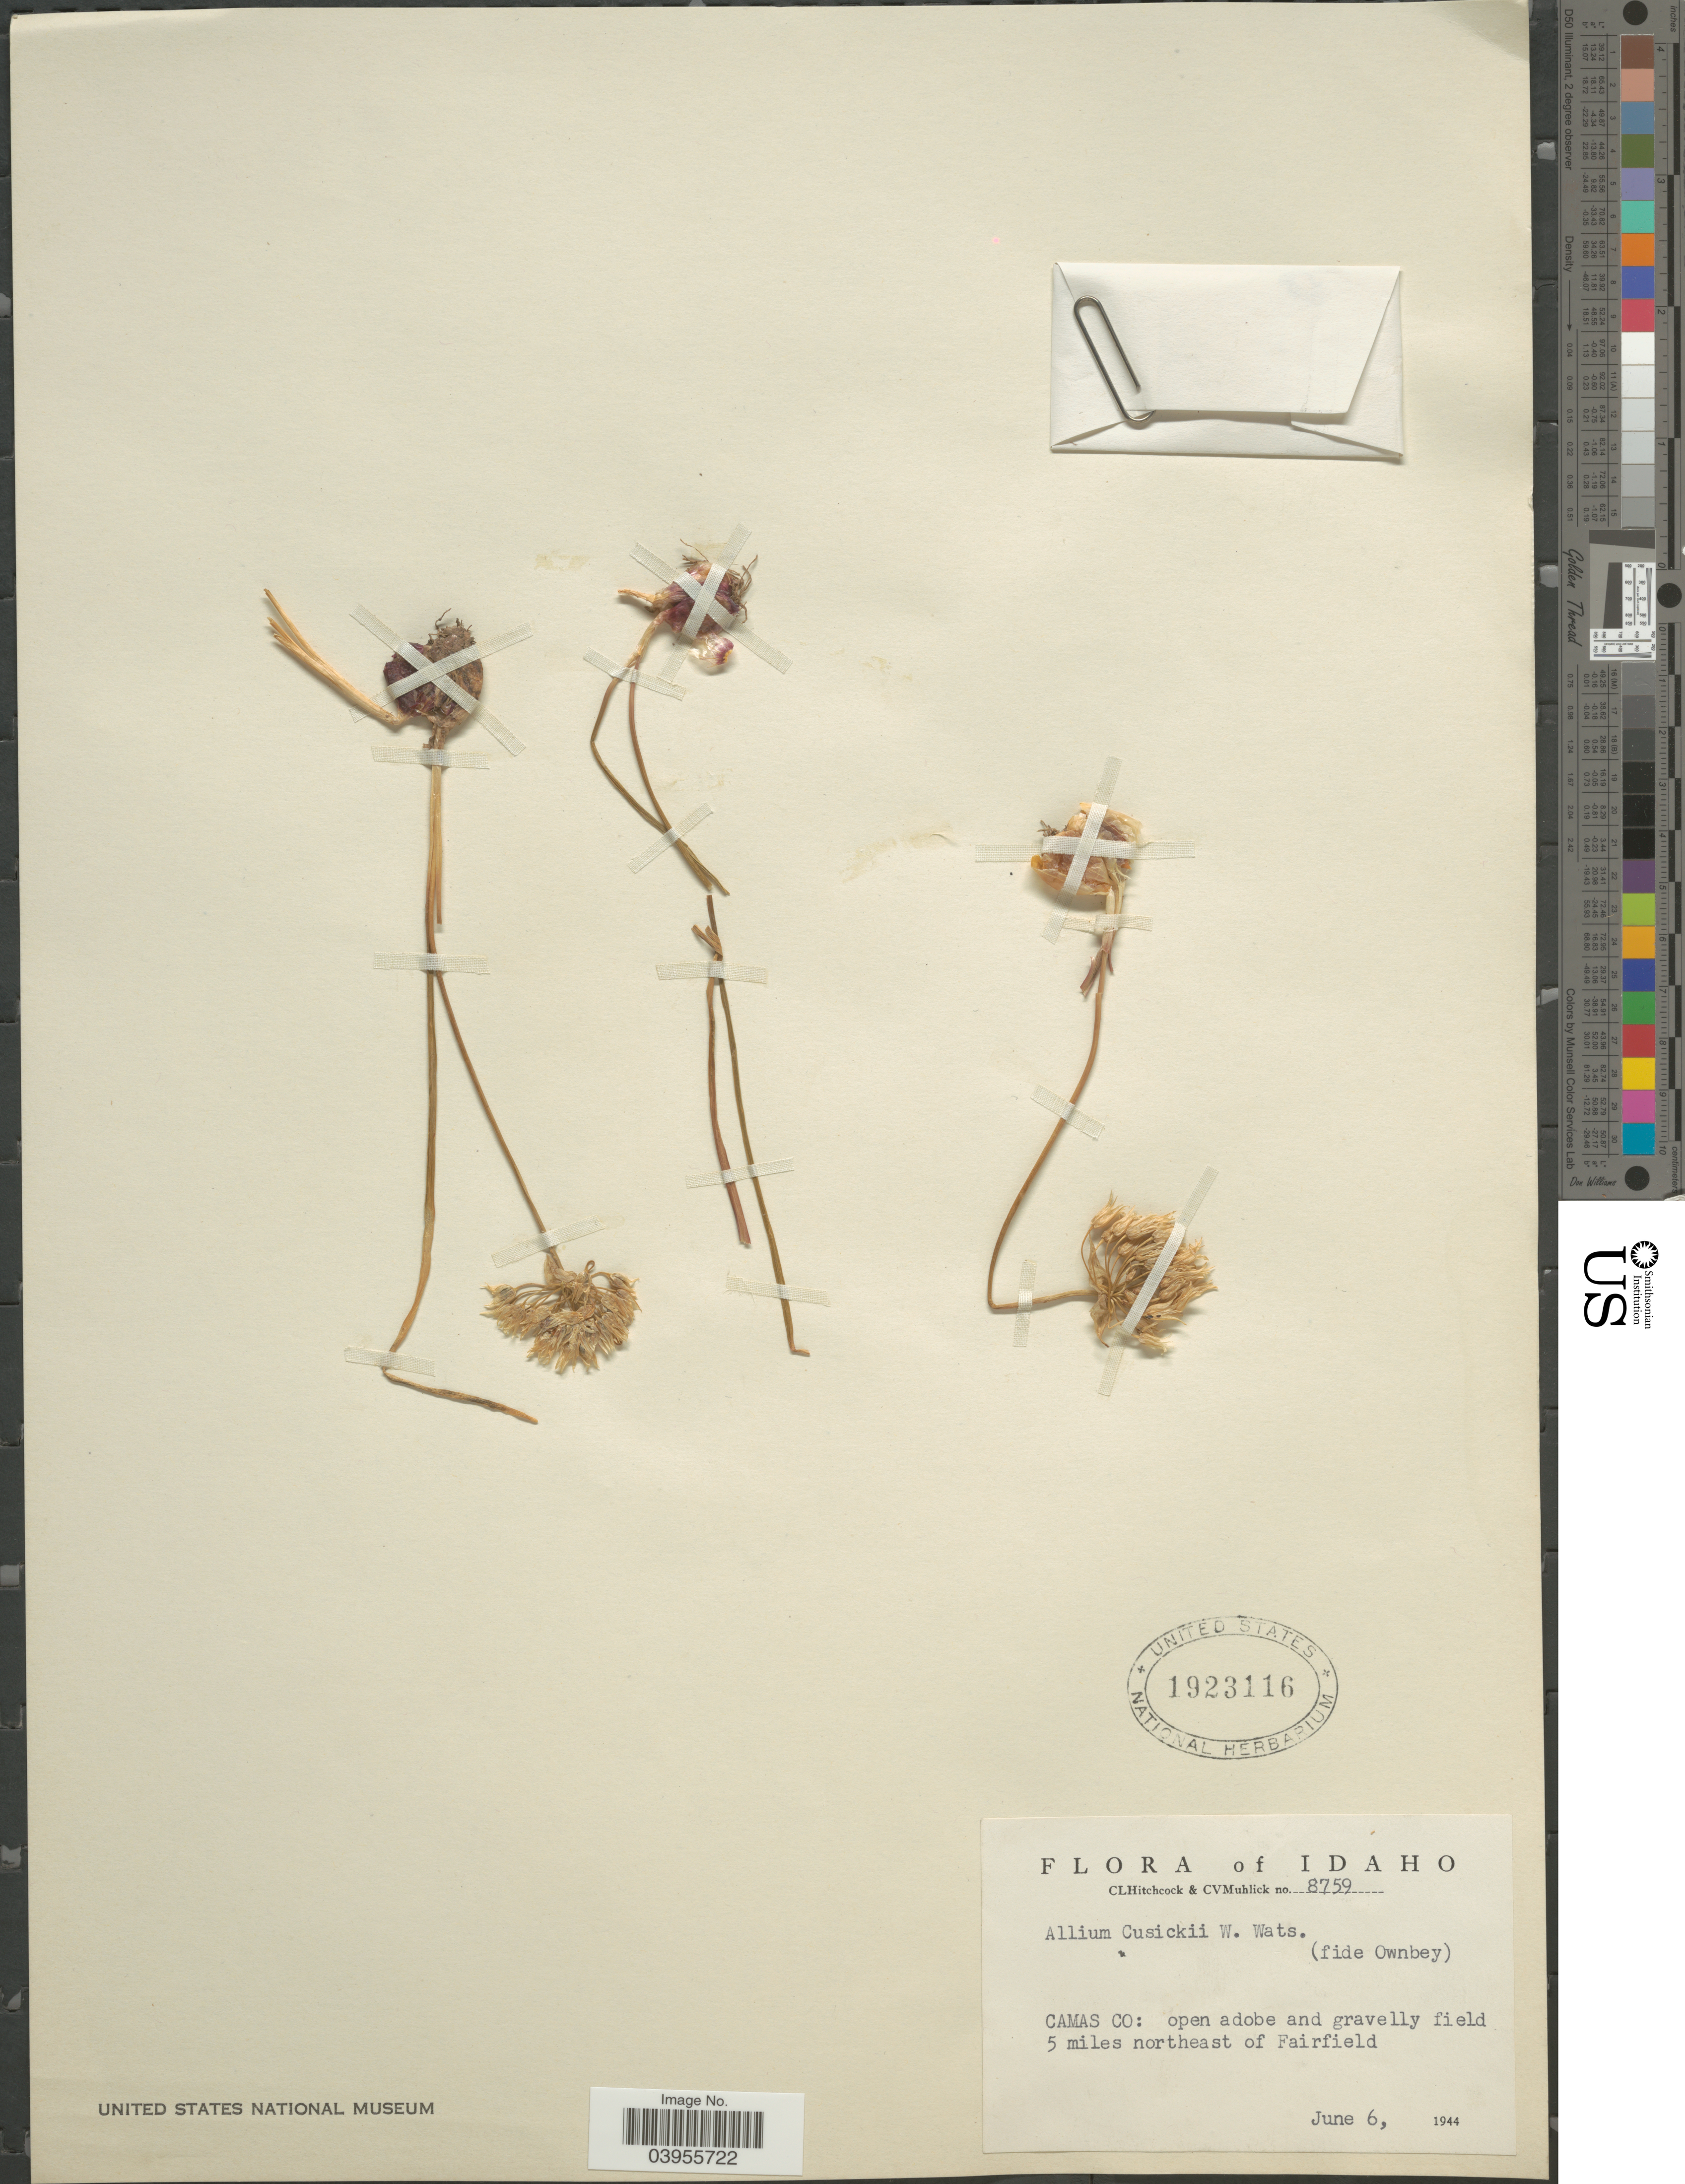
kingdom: Plantae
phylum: Tracheophyta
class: Liliopsida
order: Asparagales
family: Amaryllidaceae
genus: Allium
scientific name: Allium cusickii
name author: S. Watson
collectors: C. L. Hitchcock & C. V. Muhlick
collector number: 8759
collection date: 1944-06-06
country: United States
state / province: Idaho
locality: Camas Co: open adobe and gravelly field 5 miles northeast of Fairfield.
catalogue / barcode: US 1923116